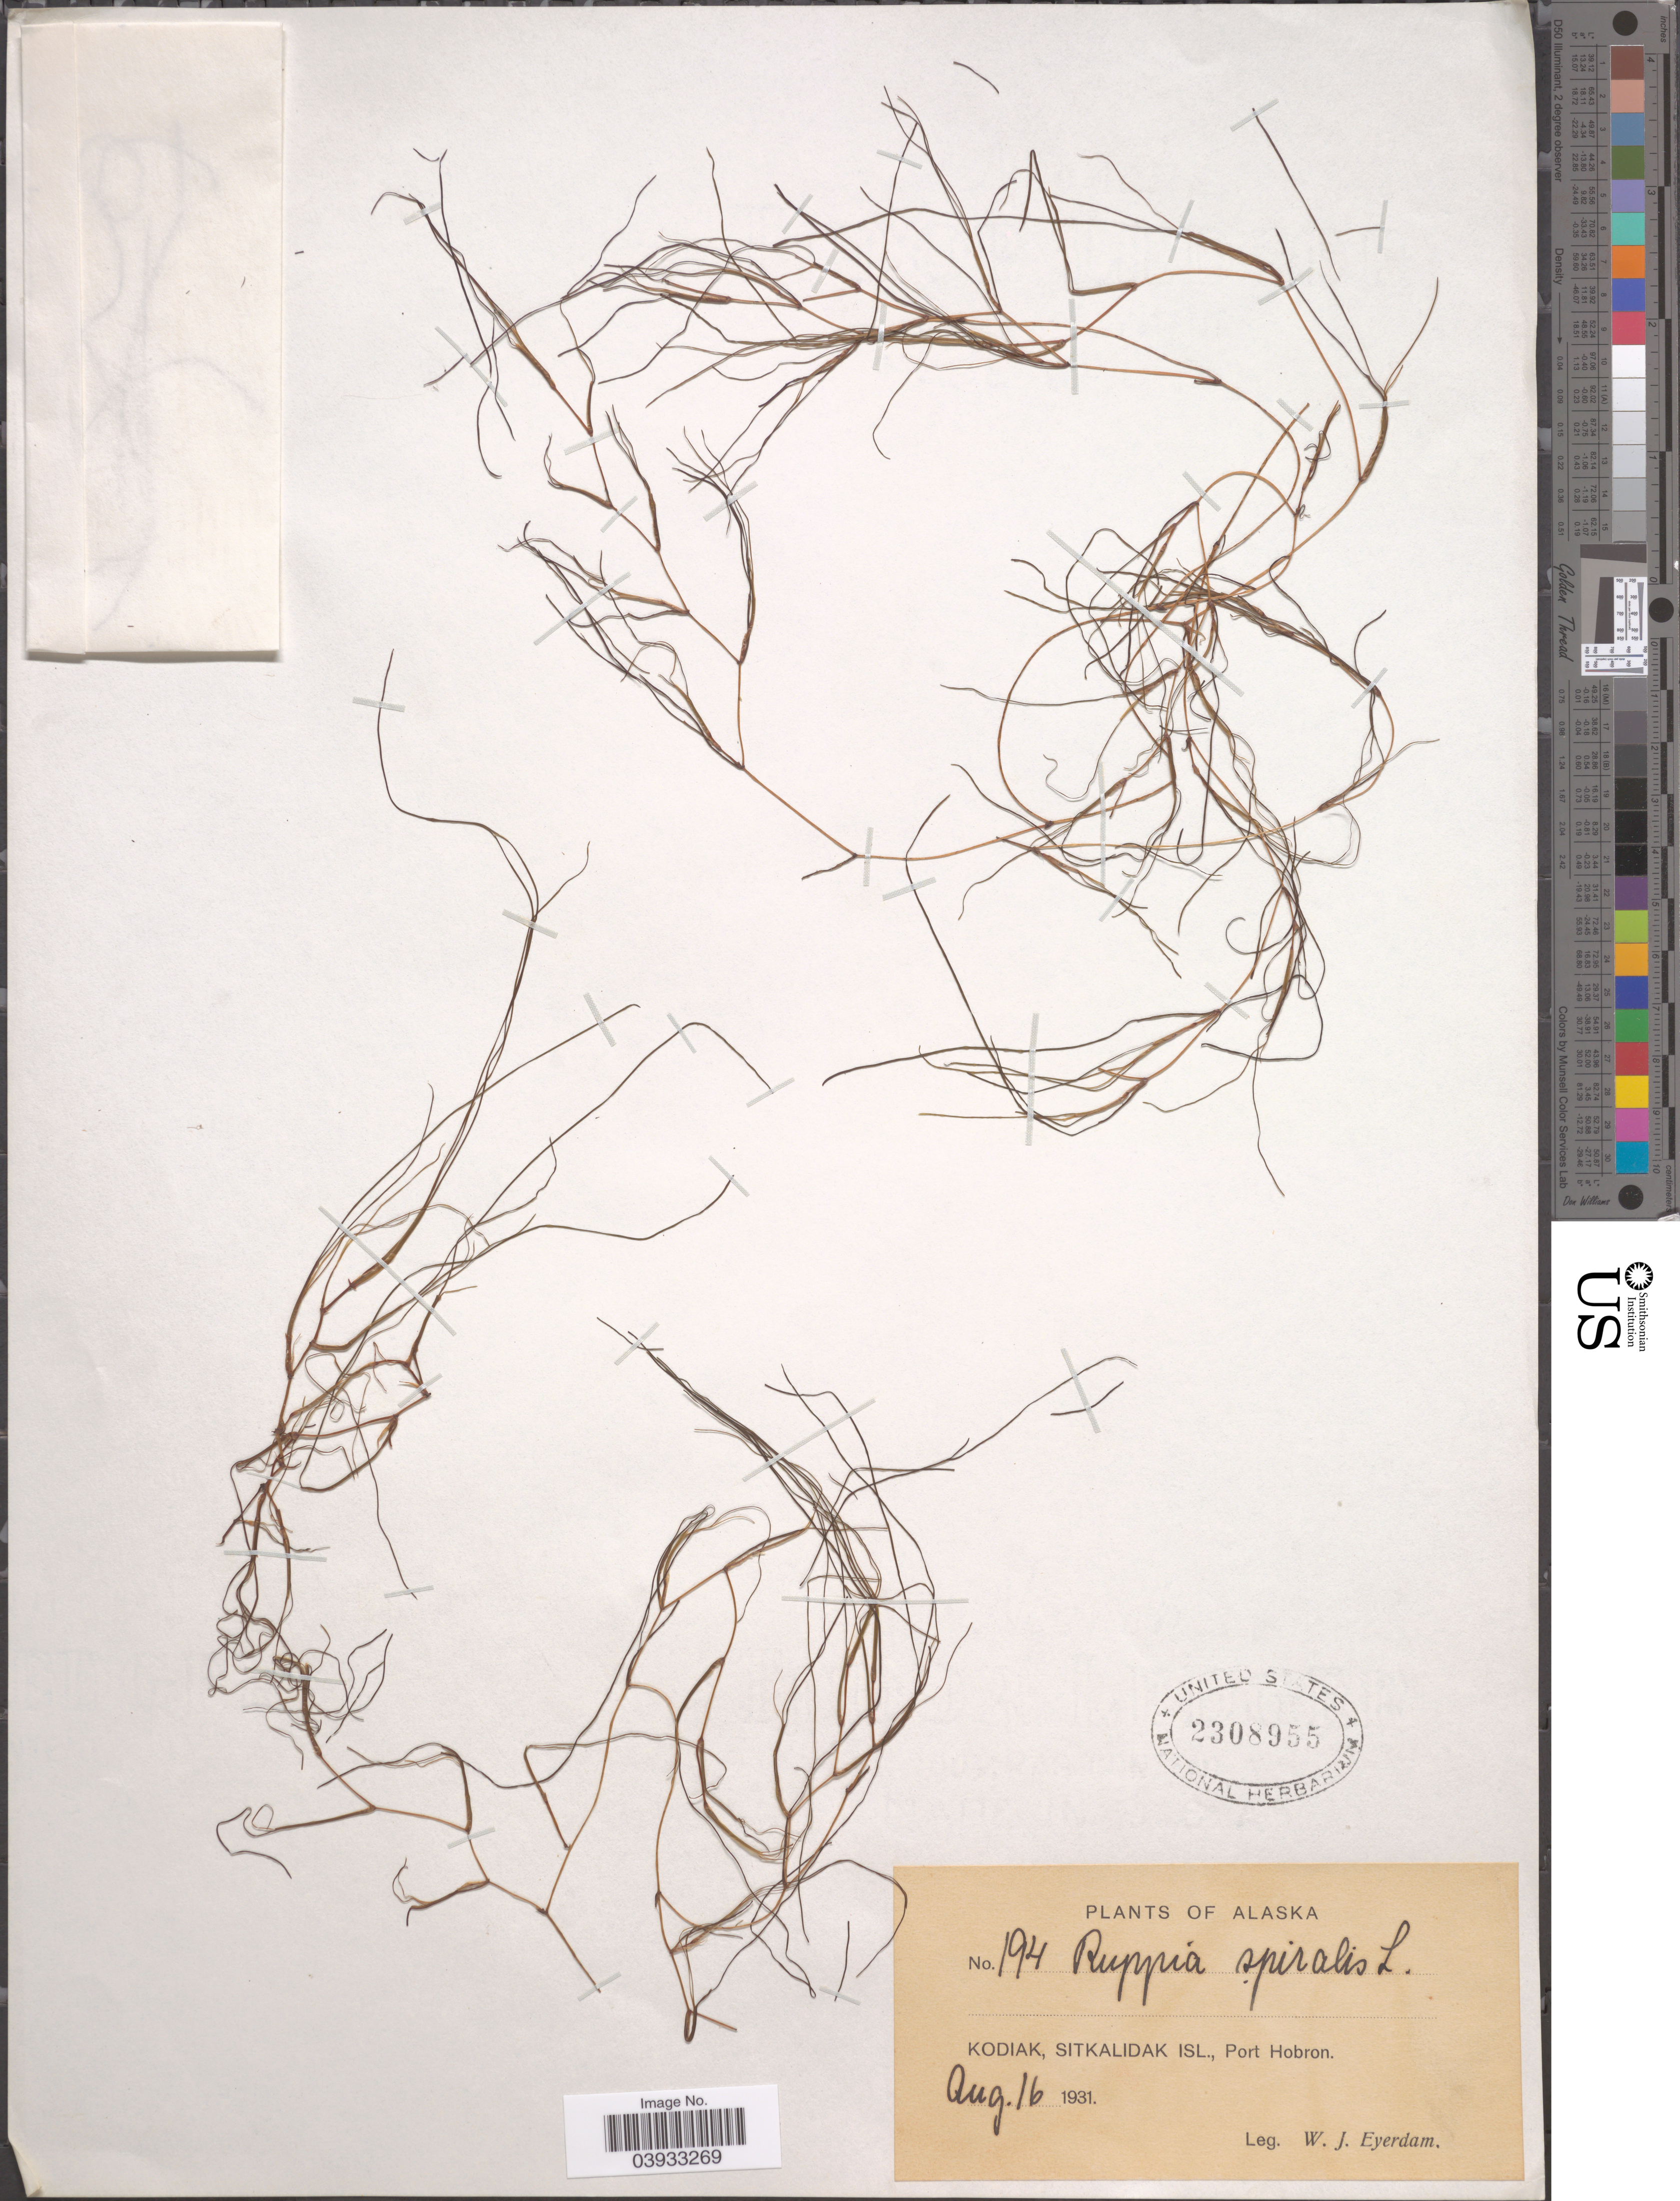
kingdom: Plantae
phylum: Tracheophyta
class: Liliopsida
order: Alismatales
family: Ruppiaceae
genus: Ruppia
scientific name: Ruppia spiralis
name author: L. ex Dumort.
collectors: W. J. Eyerdam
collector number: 194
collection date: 1931-08-16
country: United States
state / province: Alaska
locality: Kodiak, Sitkalidak Isl., Port Hobron.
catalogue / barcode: US 2308955